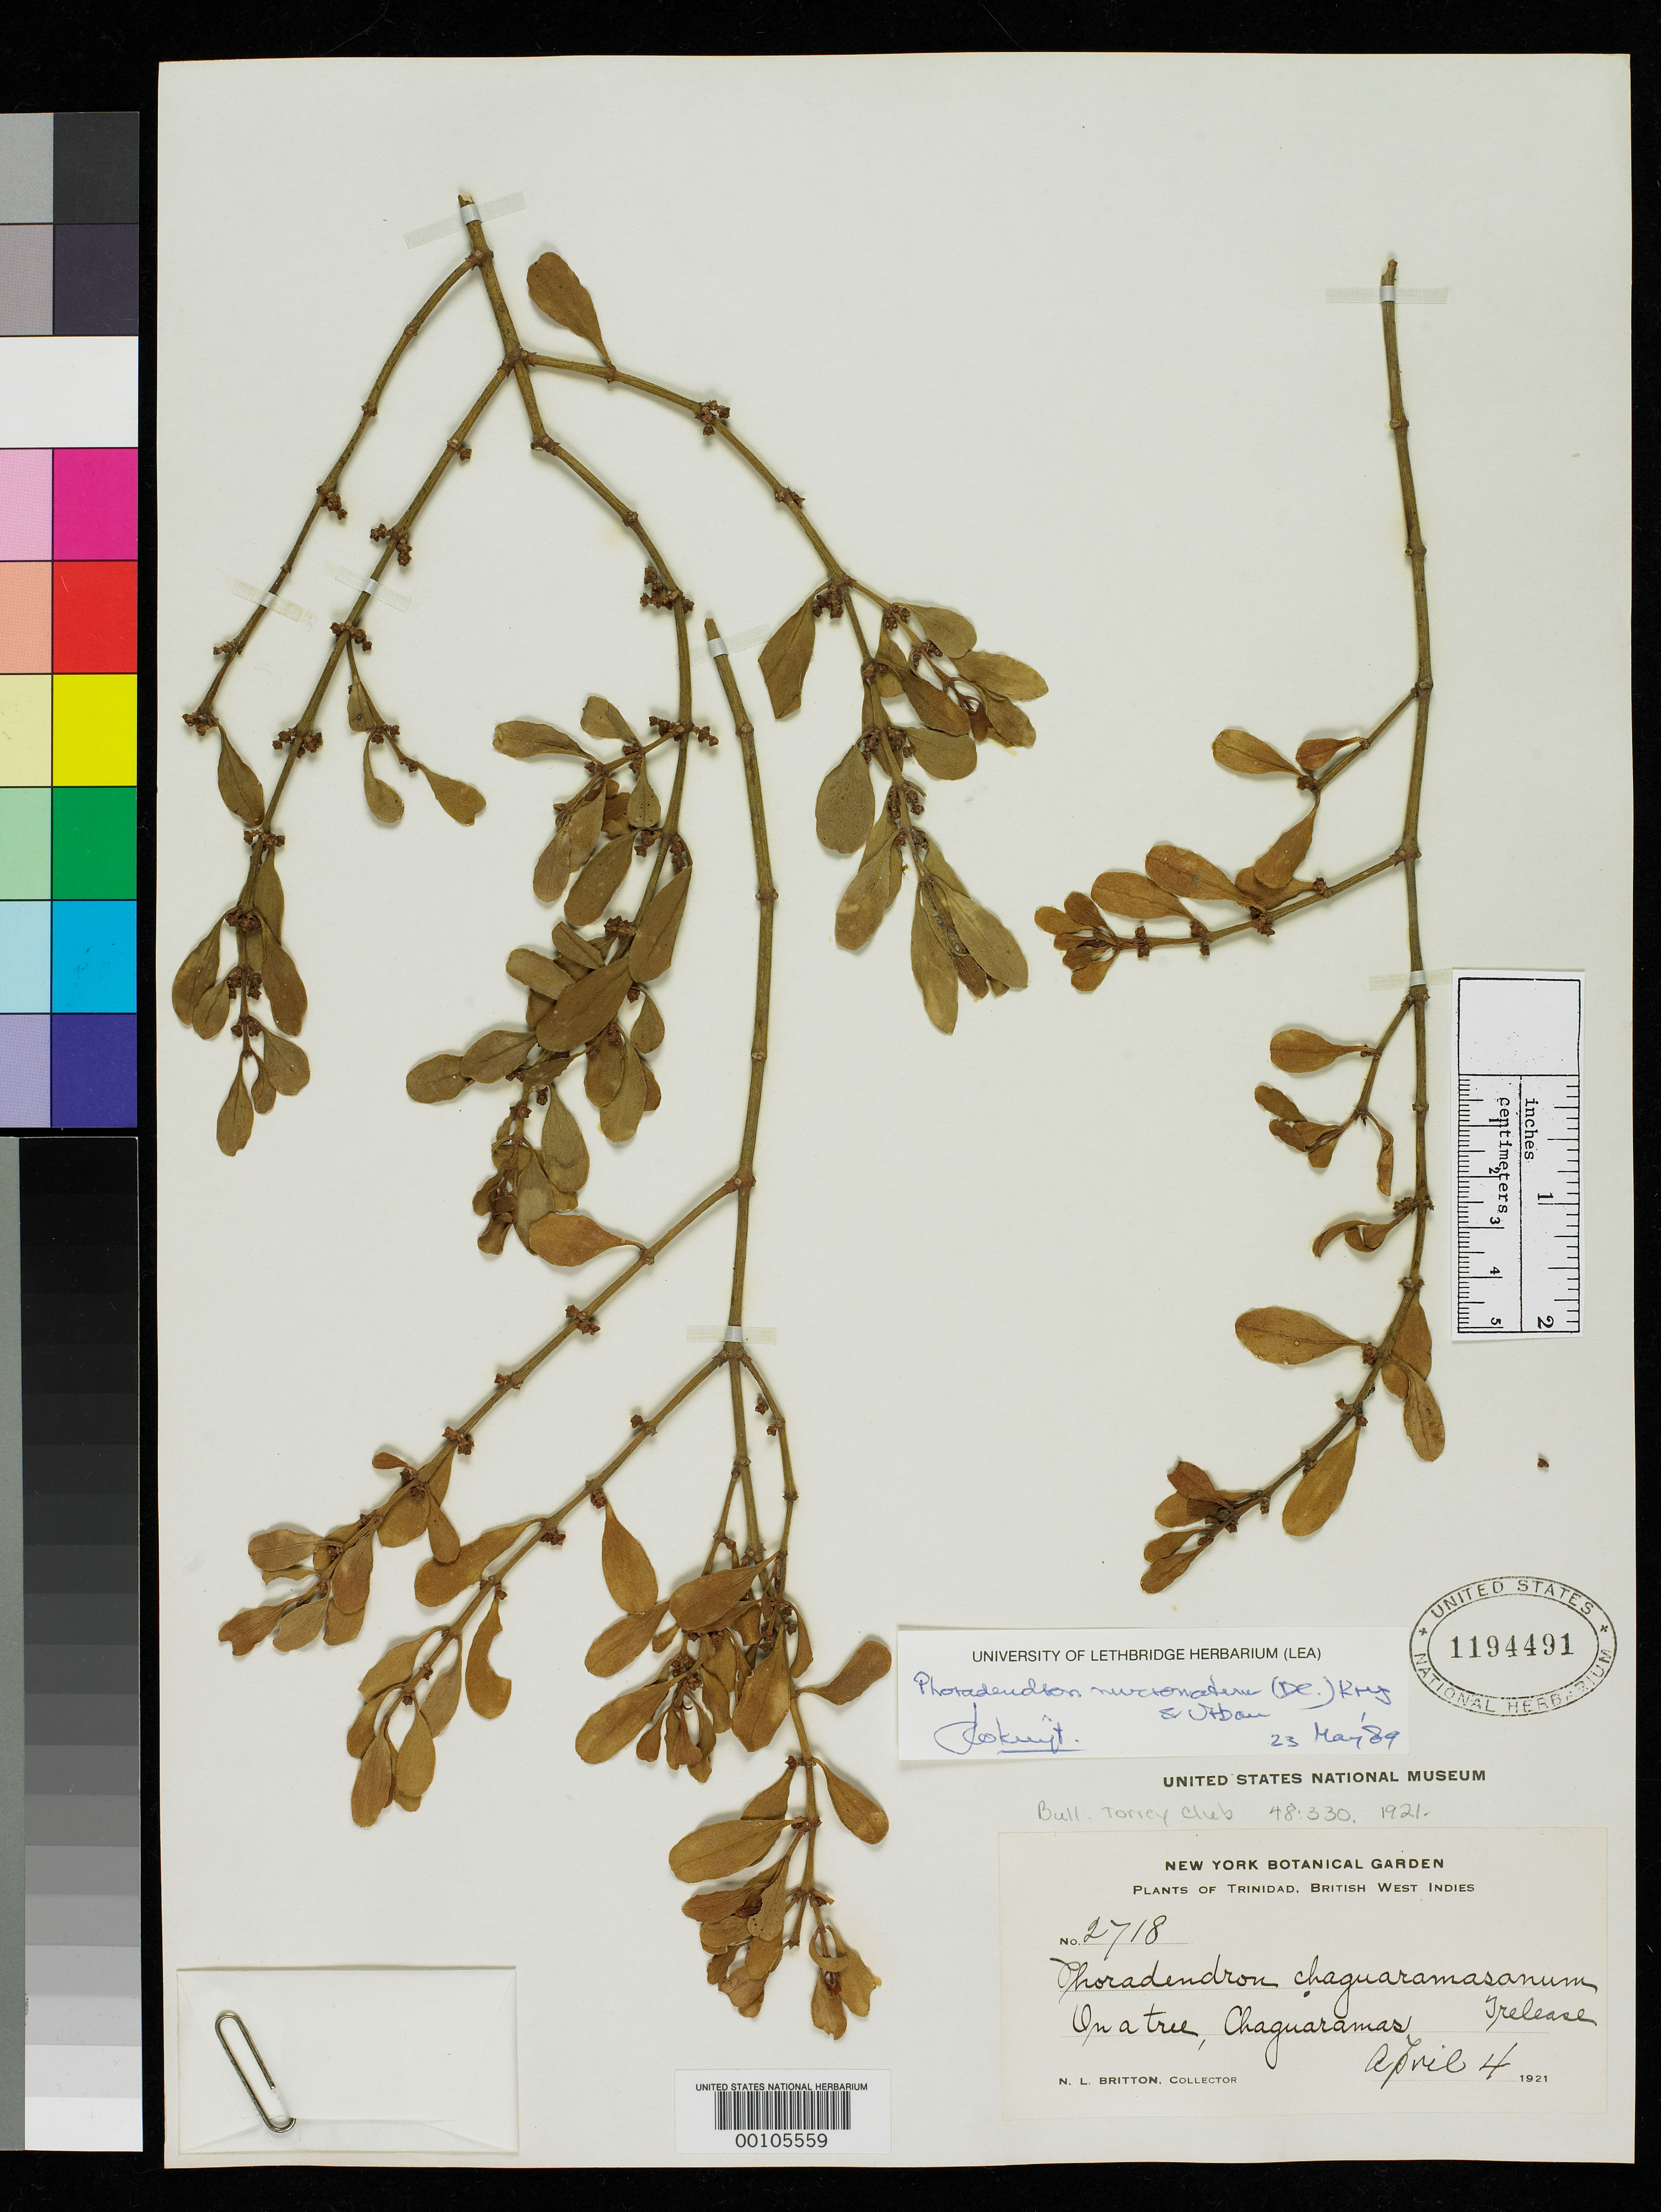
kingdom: Plantae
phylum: Tracheophyta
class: Magnoliopsida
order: Santalales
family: Viscaceae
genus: Phoradendron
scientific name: Phoradendron chaguaramasanum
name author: Trel.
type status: Isotype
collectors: N. Britton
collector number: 2718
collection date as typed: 04 Apr 1921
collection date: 1921-04-04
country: Trinidad and Tobago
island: Trinidad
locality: Chaguaramas.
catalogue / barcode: US 1194491